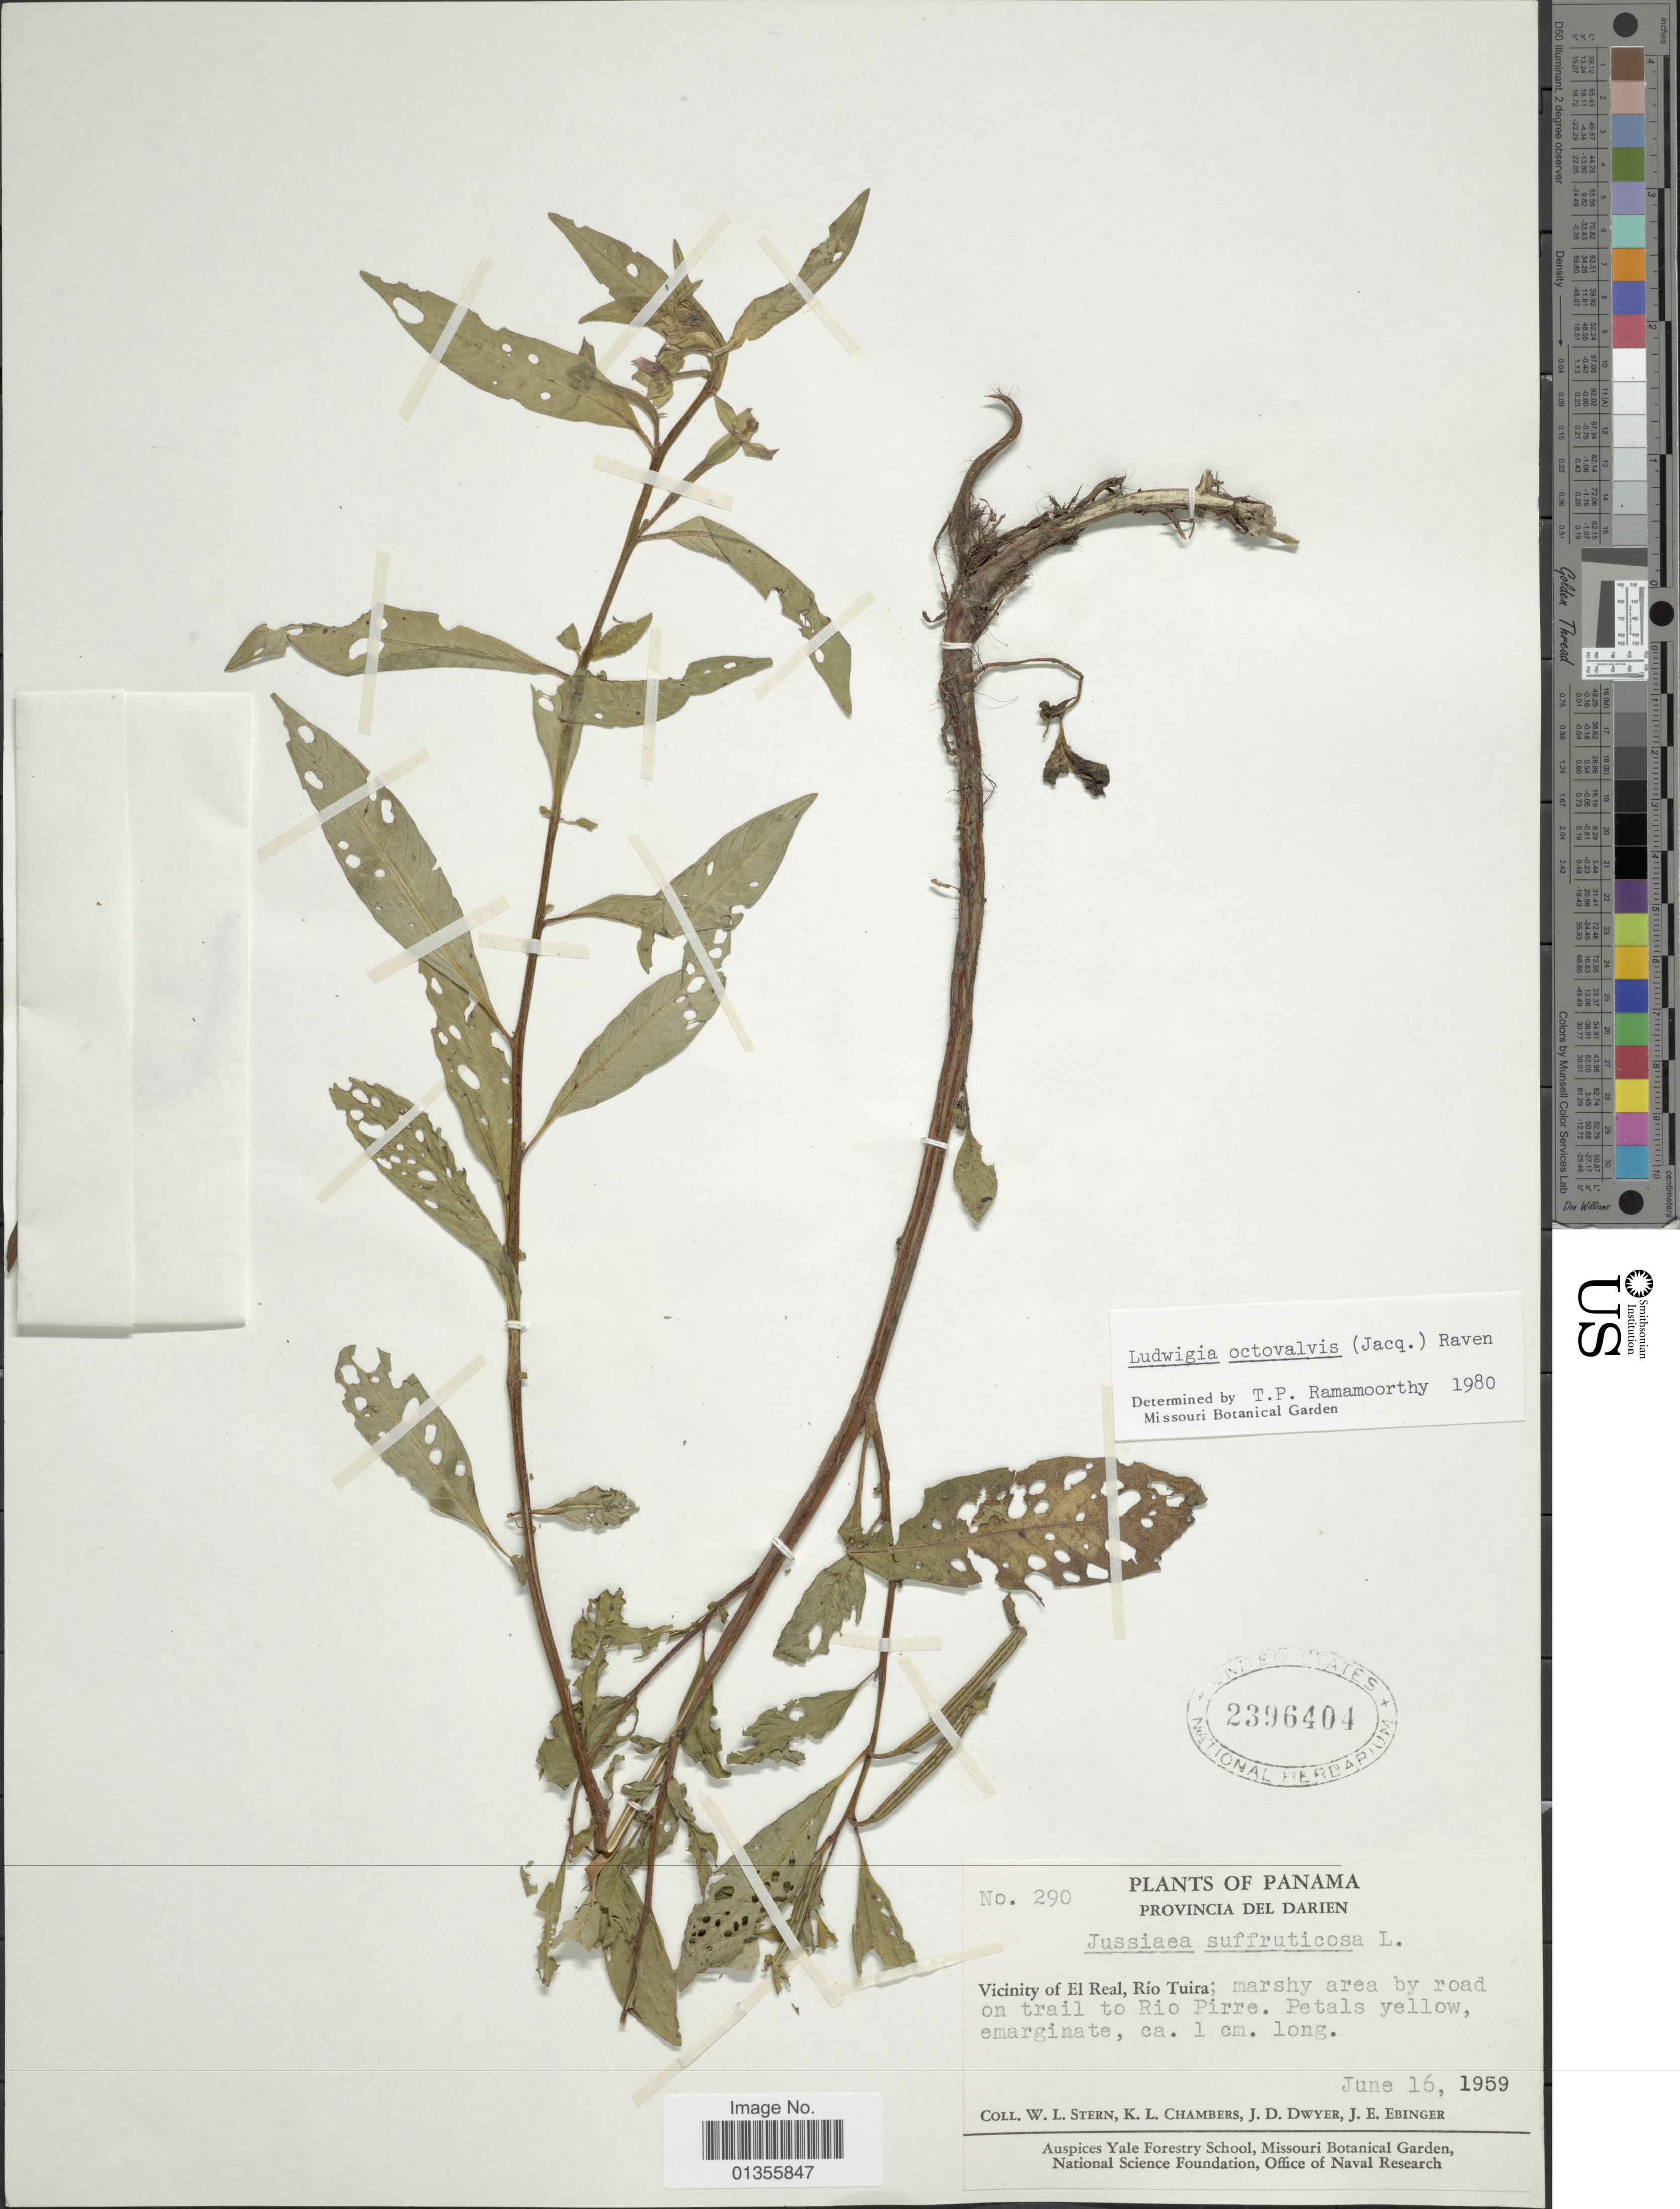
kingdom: Plantae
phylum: Tracheophyta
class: Magnoliopsida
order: Myrtales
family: Onagraceae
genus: Ludwigia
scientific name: Ludwigia octovalvis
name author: (Jacq.) P.H. Raven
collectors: W. L. Stern, K. Chambers, J. D. Dwyer & J. Ebinger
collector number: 290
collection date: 1959-06-16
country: Panama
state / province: Darién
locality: Vicinity of El Real, Río Tuira; marshy area by road on trail to Rio Pirre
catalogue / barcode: US 2396404